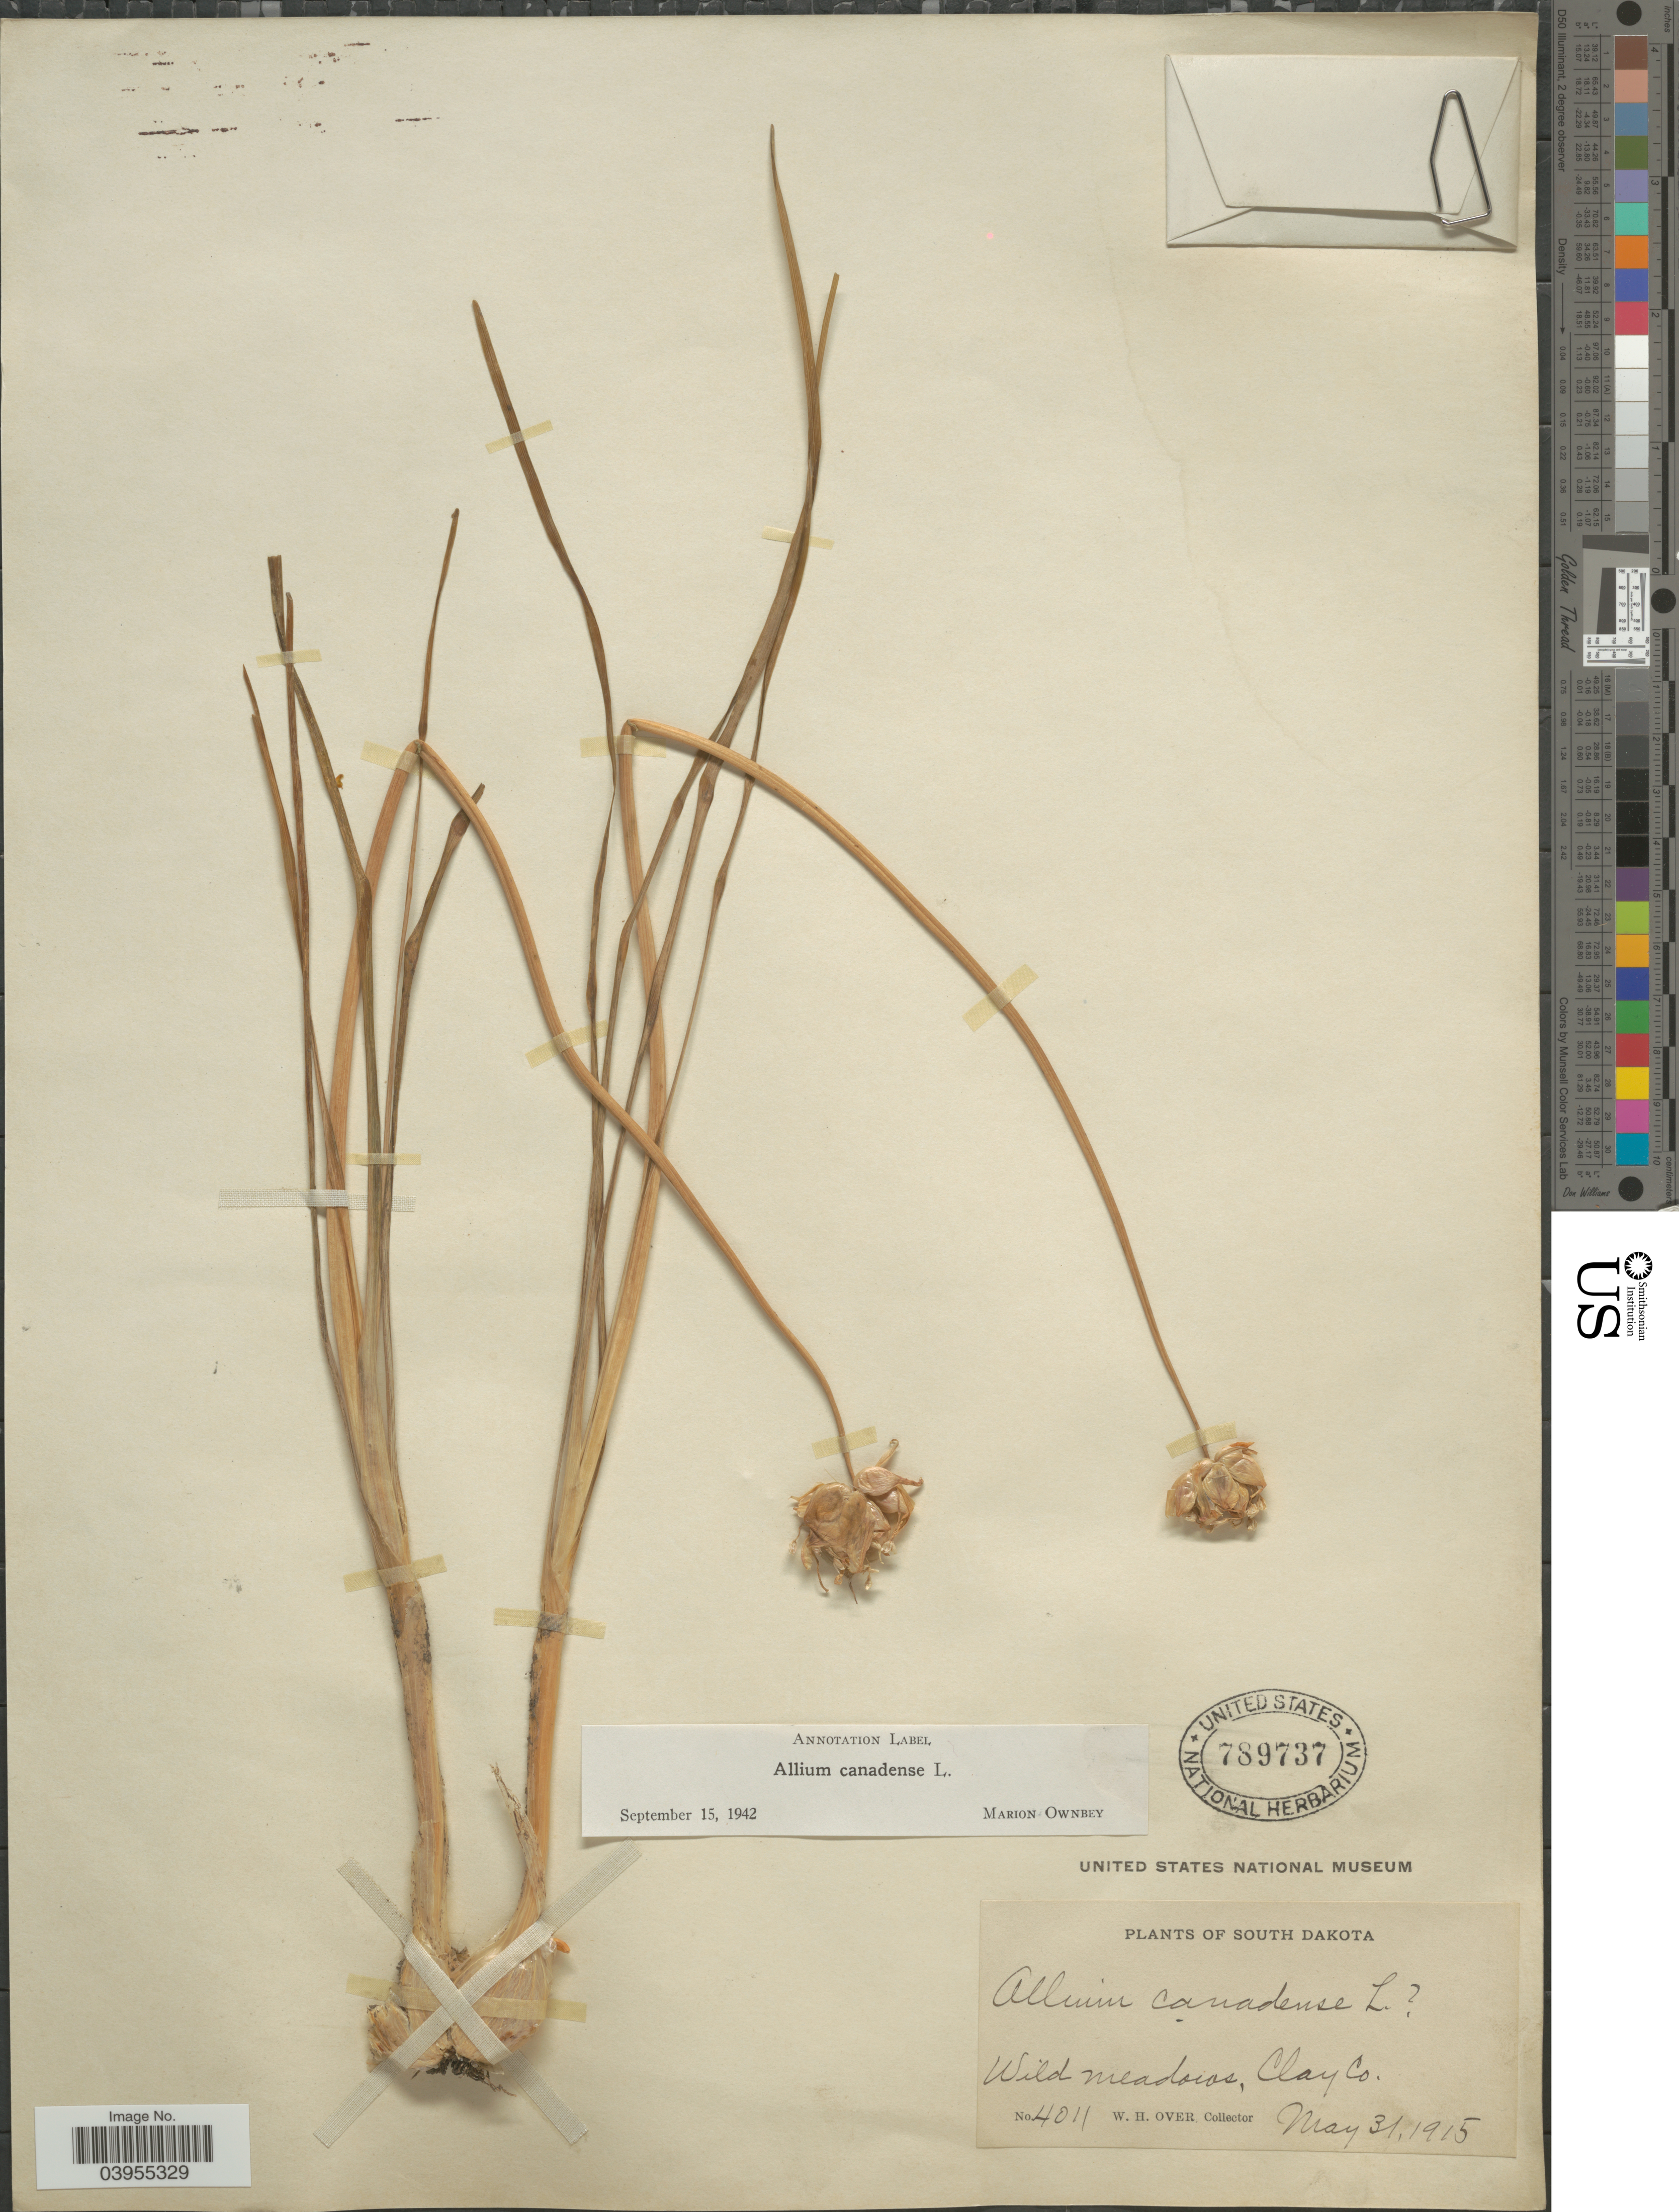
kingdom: Plantae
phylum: Tracheophyta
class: Liliopsida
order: Asparagales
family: Amaryllidaceae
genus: Allium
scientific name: Allium canadense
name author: L.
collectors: W. Over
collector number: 4011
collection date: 1915-05-31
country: United States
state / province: South Dakota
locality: Clay Co.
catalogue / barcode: US 789737